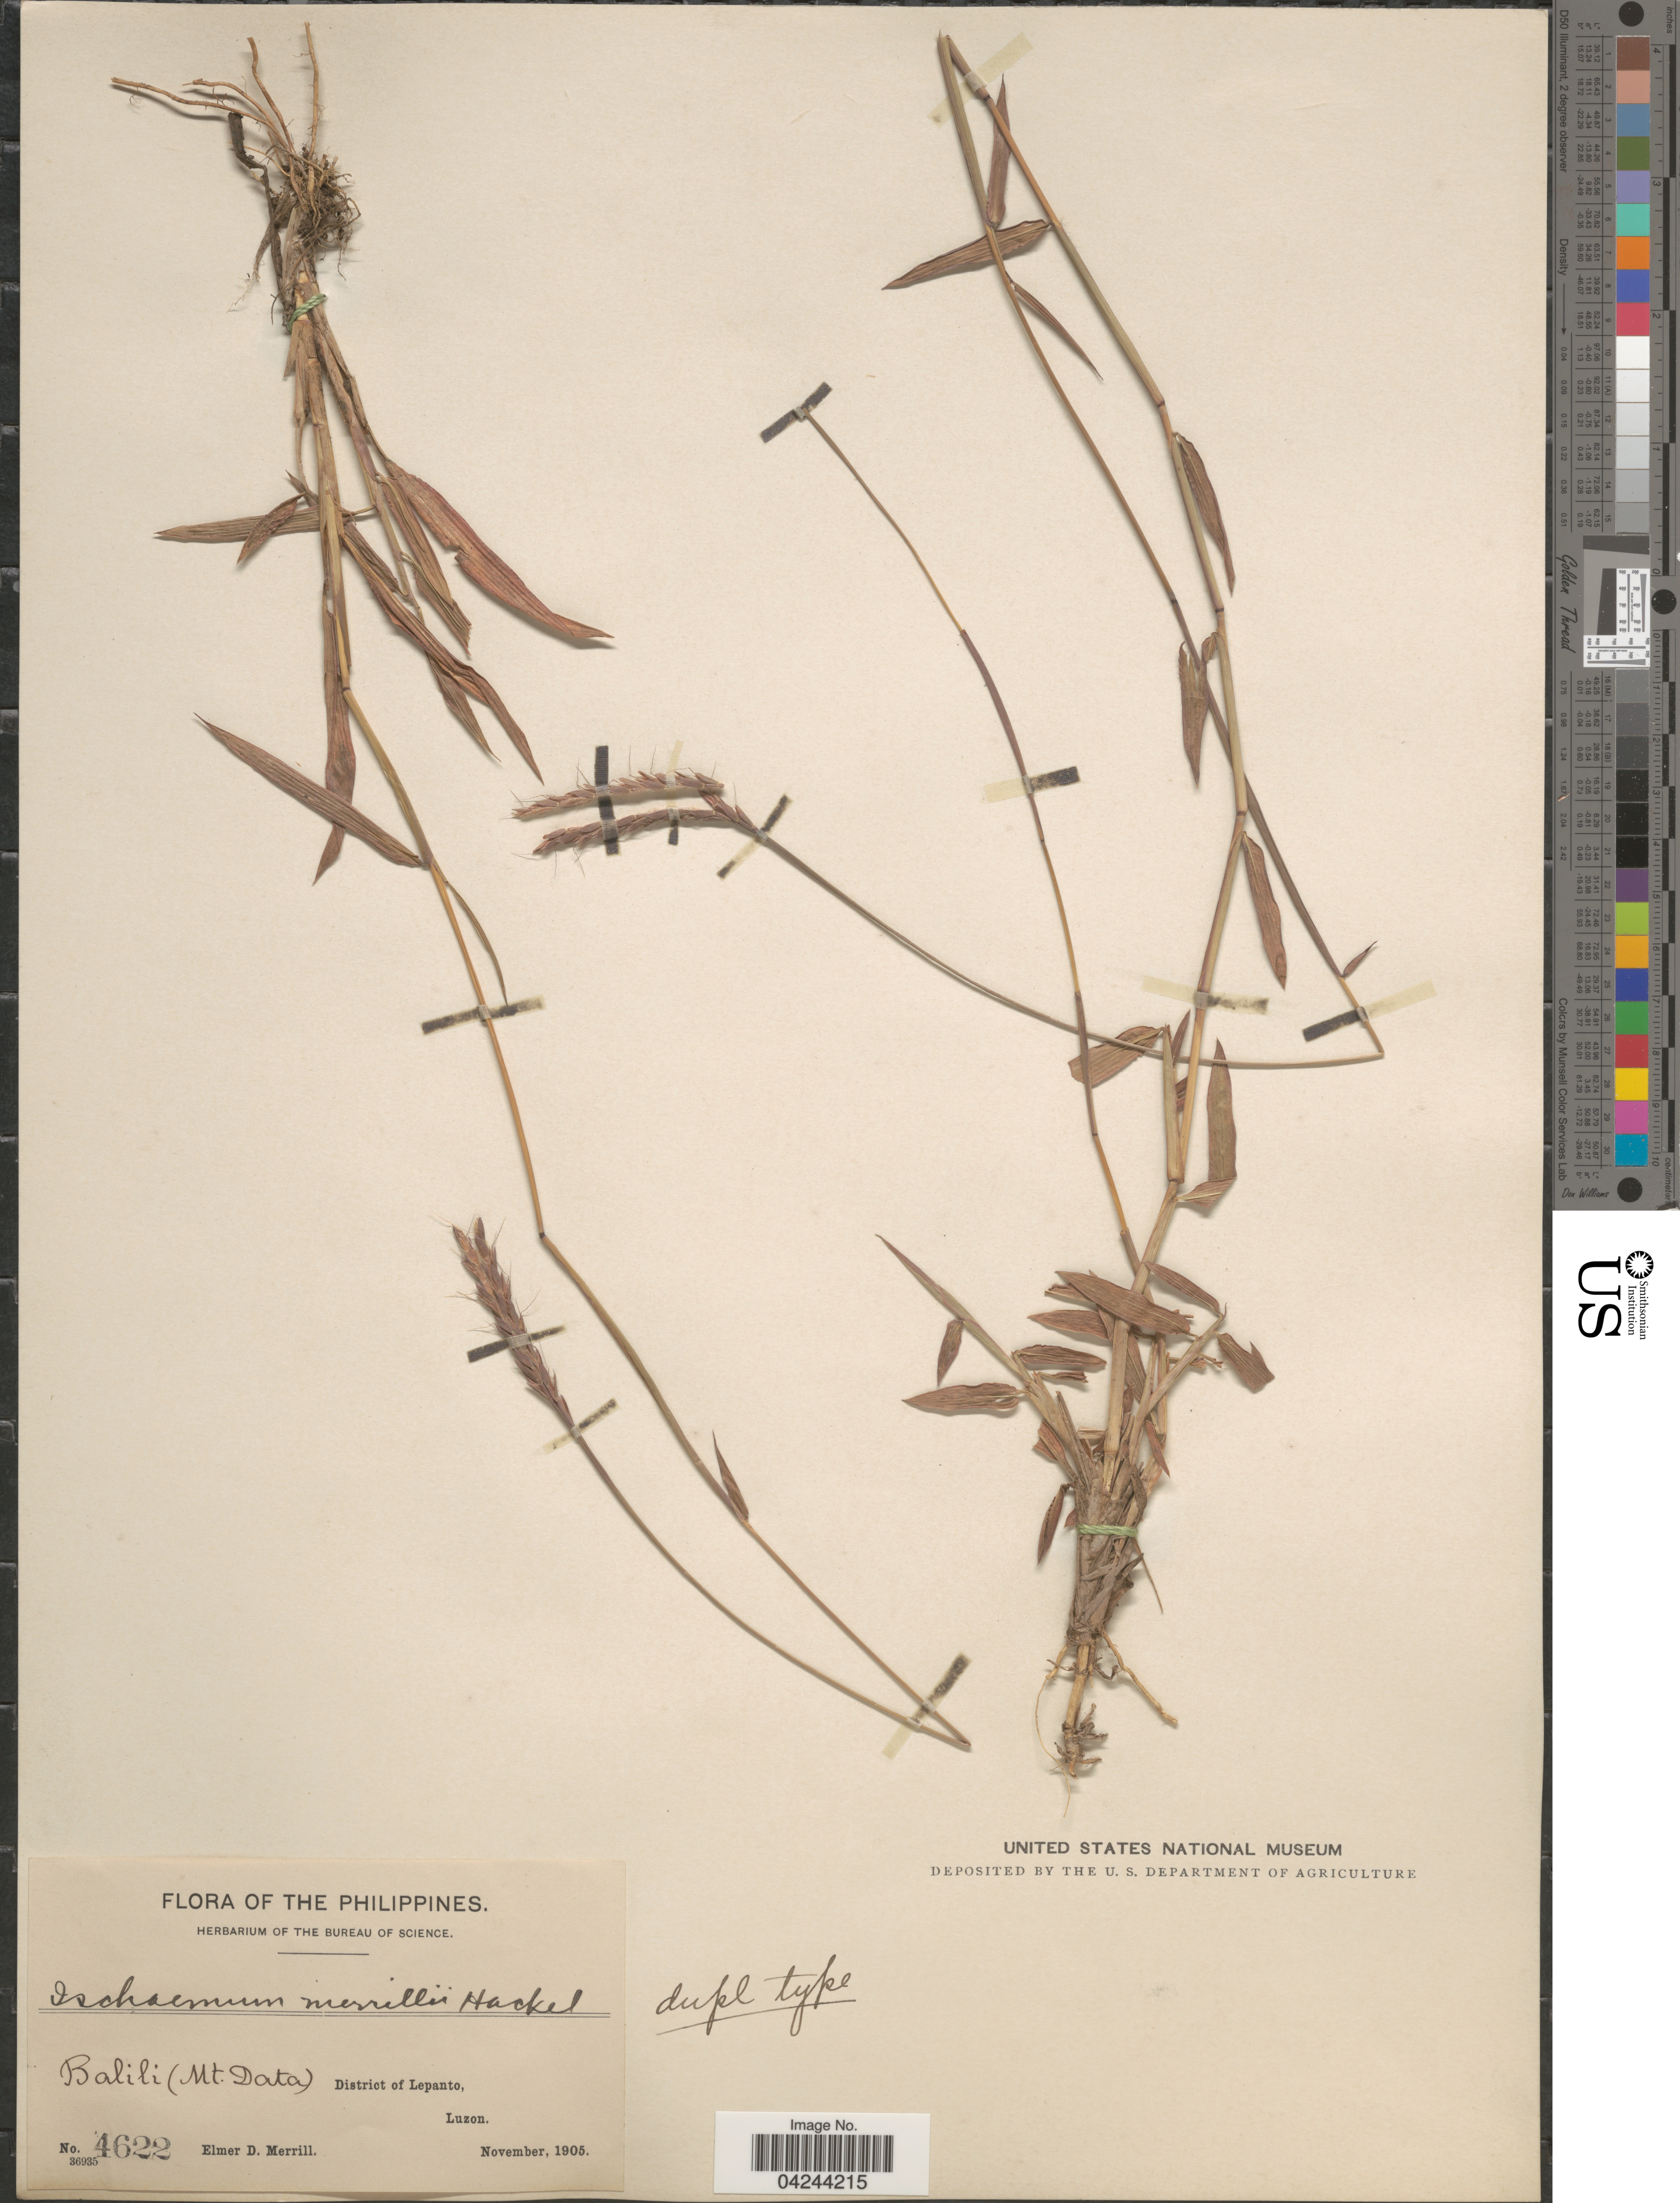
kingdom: Plantae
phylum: Tracheophyta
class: Liliopsida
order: Poales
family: Poaceae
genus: Ischaemum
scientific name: Ischaemum merrillii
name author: Hack.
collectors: E. D. Merrill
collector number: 4622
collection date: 1905-11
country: Philippines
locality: Balili (Mt. Data). District of Lepanto, Luzon.